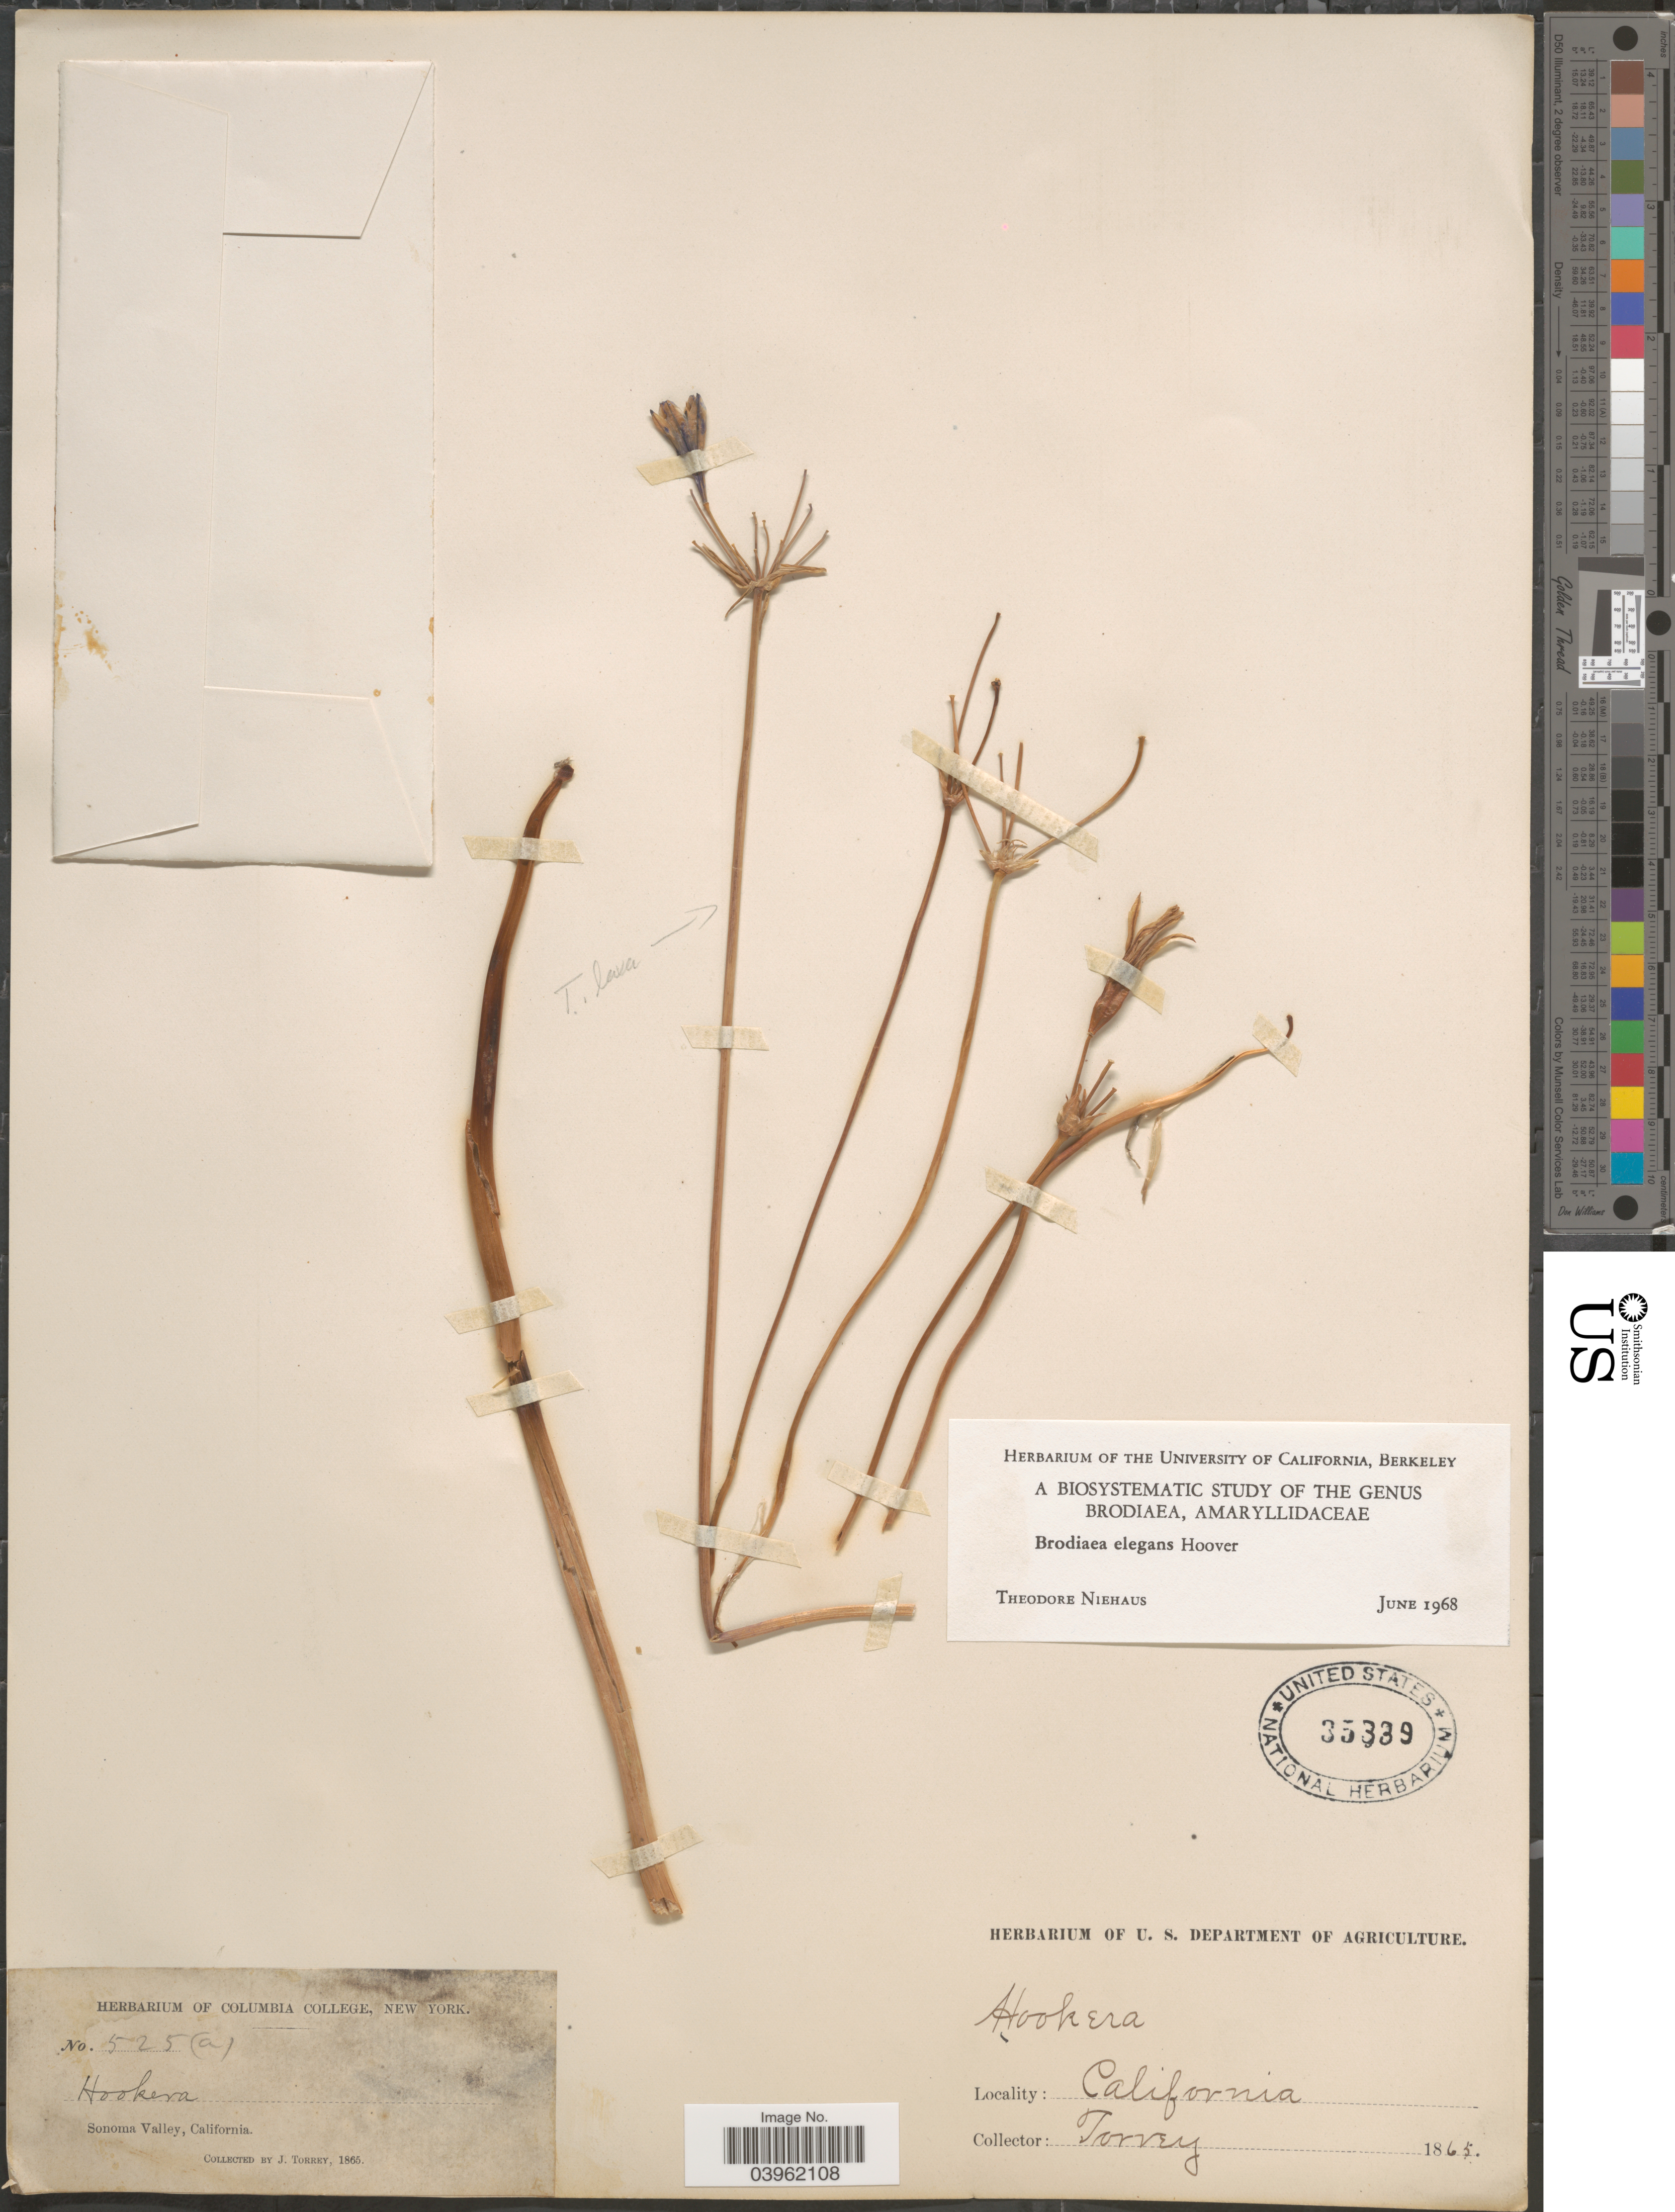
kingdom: Plantae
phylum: Tracheophyta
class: Liliopsida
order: Asparagales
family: Asparagaceae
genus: Brodiaea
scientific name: Brodiaea elegans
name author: Hoover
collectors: J. Torrey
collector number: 525(a)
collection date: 1865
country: United States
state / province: California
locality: Sonoma Valley.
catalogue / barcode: US 35339